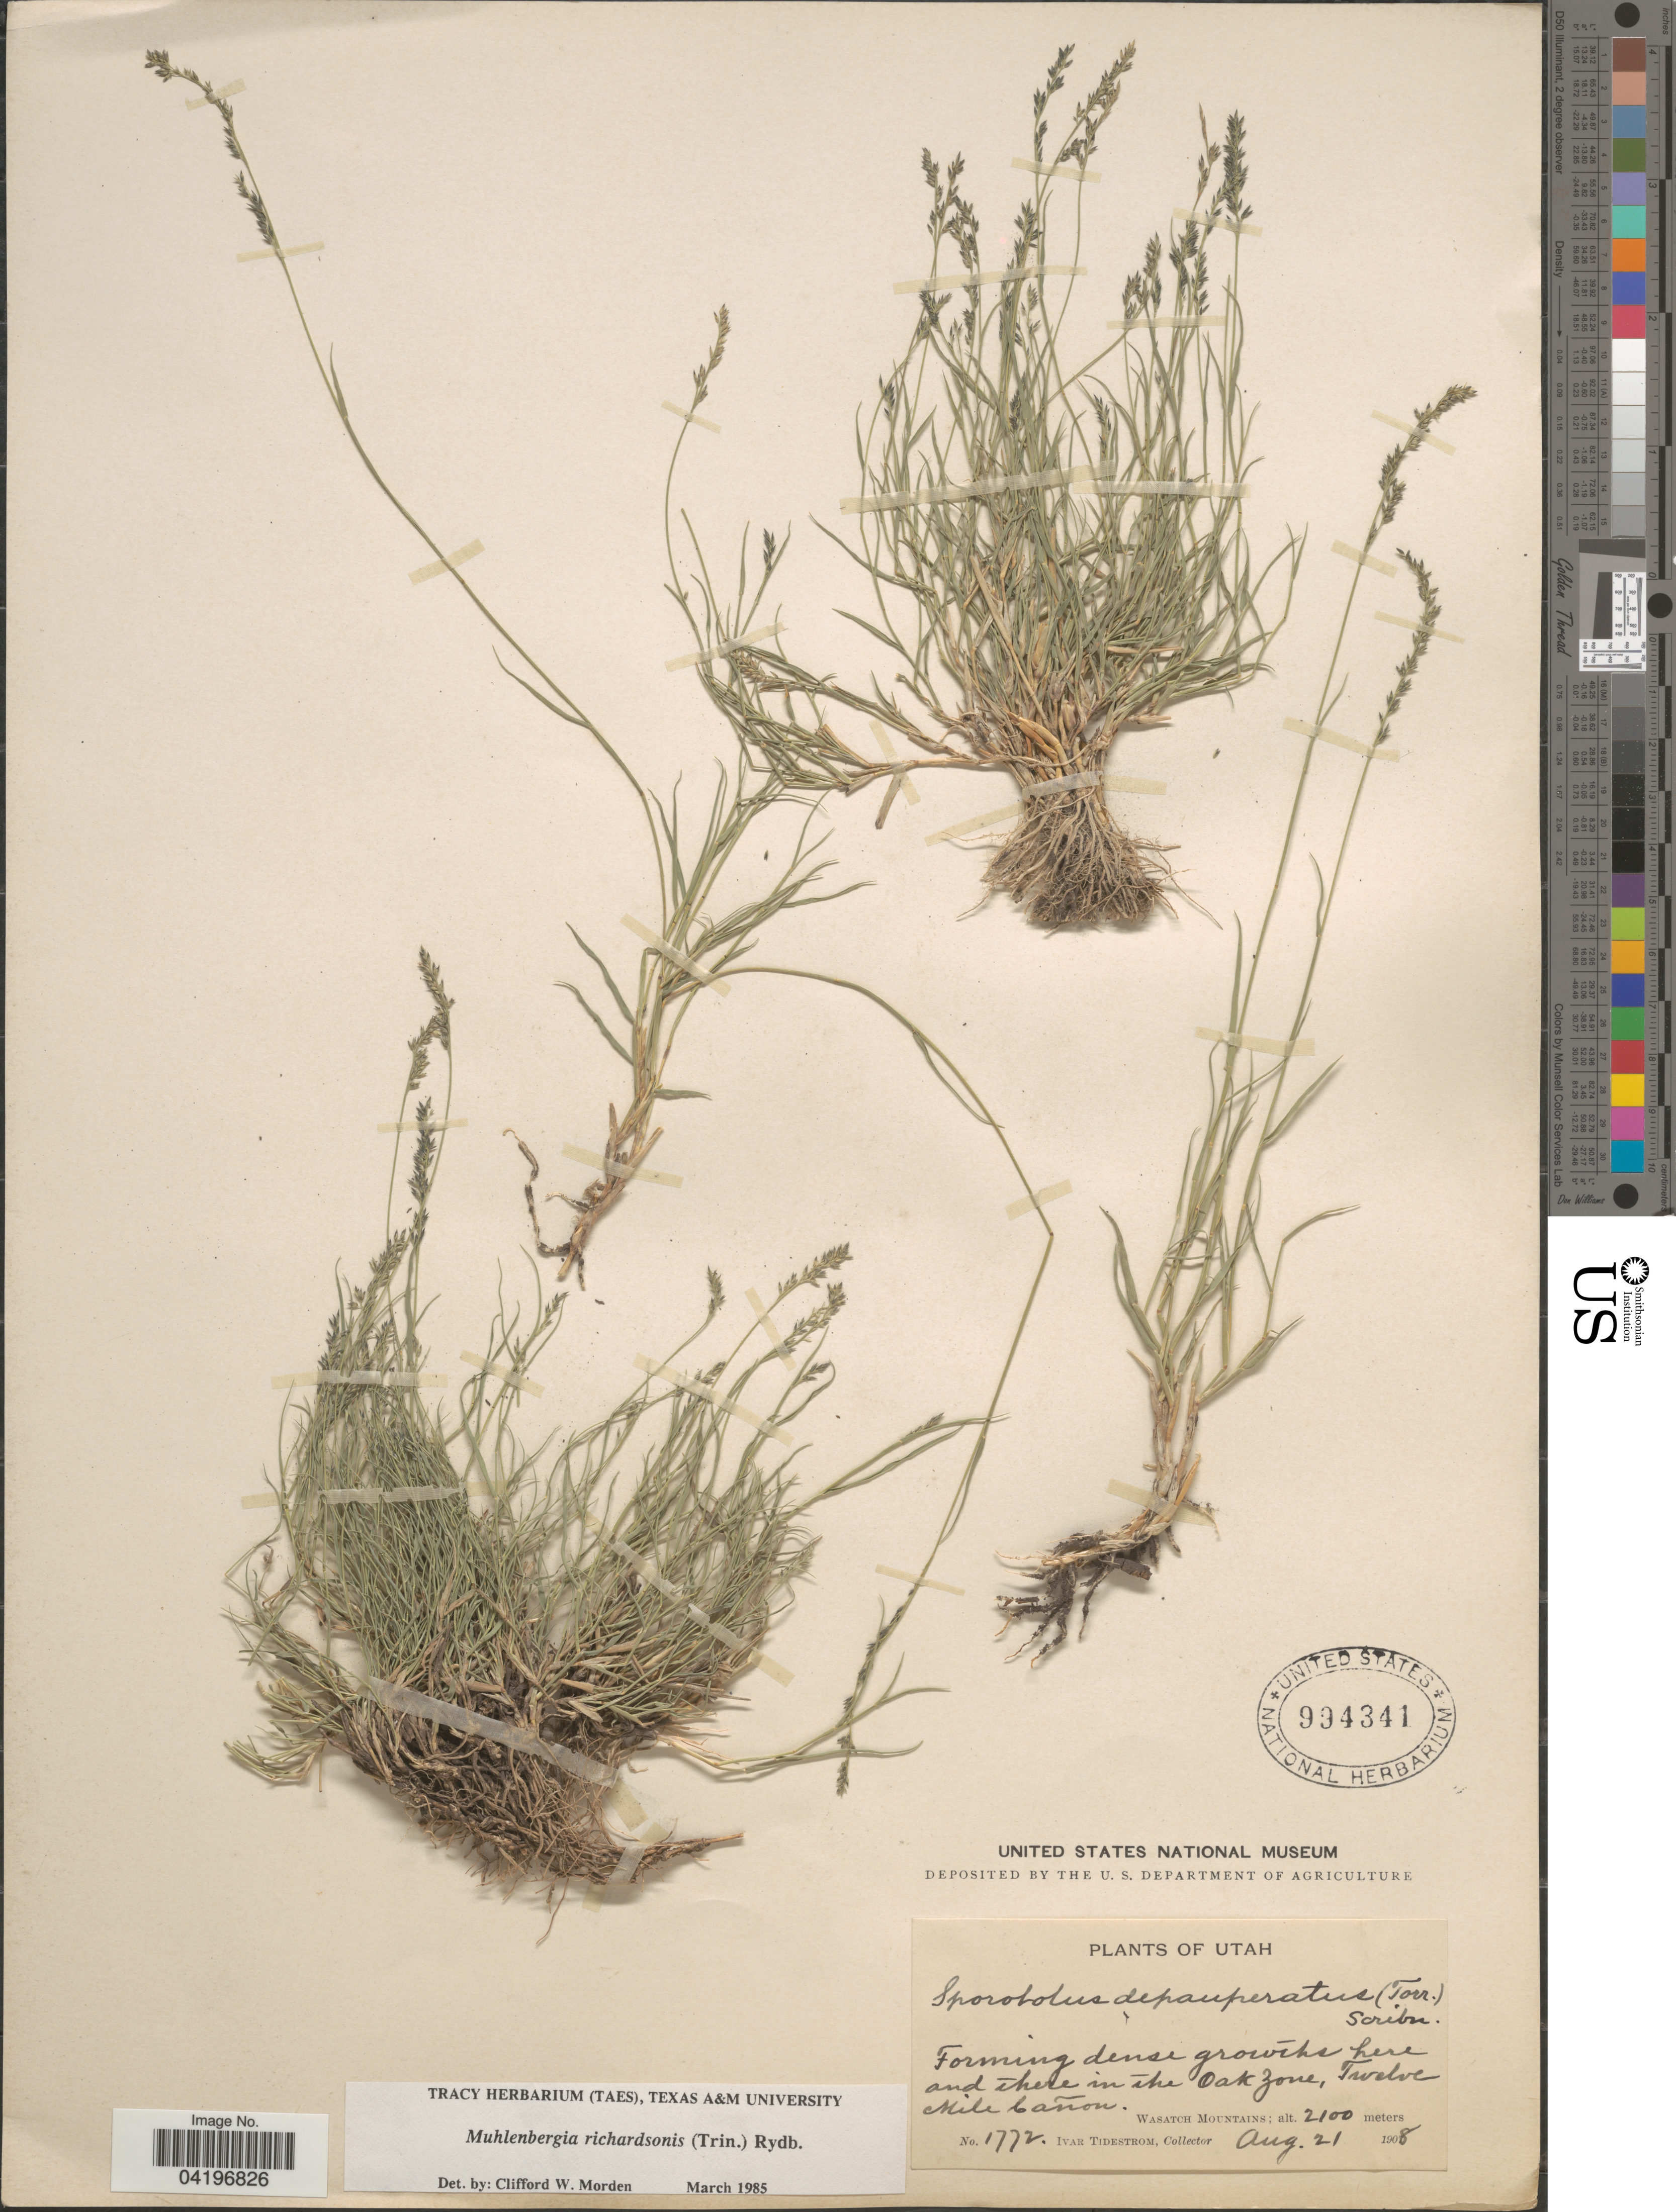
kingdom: Plantae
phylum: Tracheophyta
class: Liliopsida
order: Poales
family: Poaceae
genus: Muhlenbergia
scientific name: Muhlenbergia richardsonis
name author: (Trin.) Rydb.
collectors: I. F. Tidestrom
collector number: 1772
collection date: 1908-08-21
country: United States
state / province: Utah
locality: Forming dense growths here and there in the Oak Zone, Twelve Mile Cañon. Wasatch Mountains.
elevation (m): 2100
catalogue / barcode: US 994341